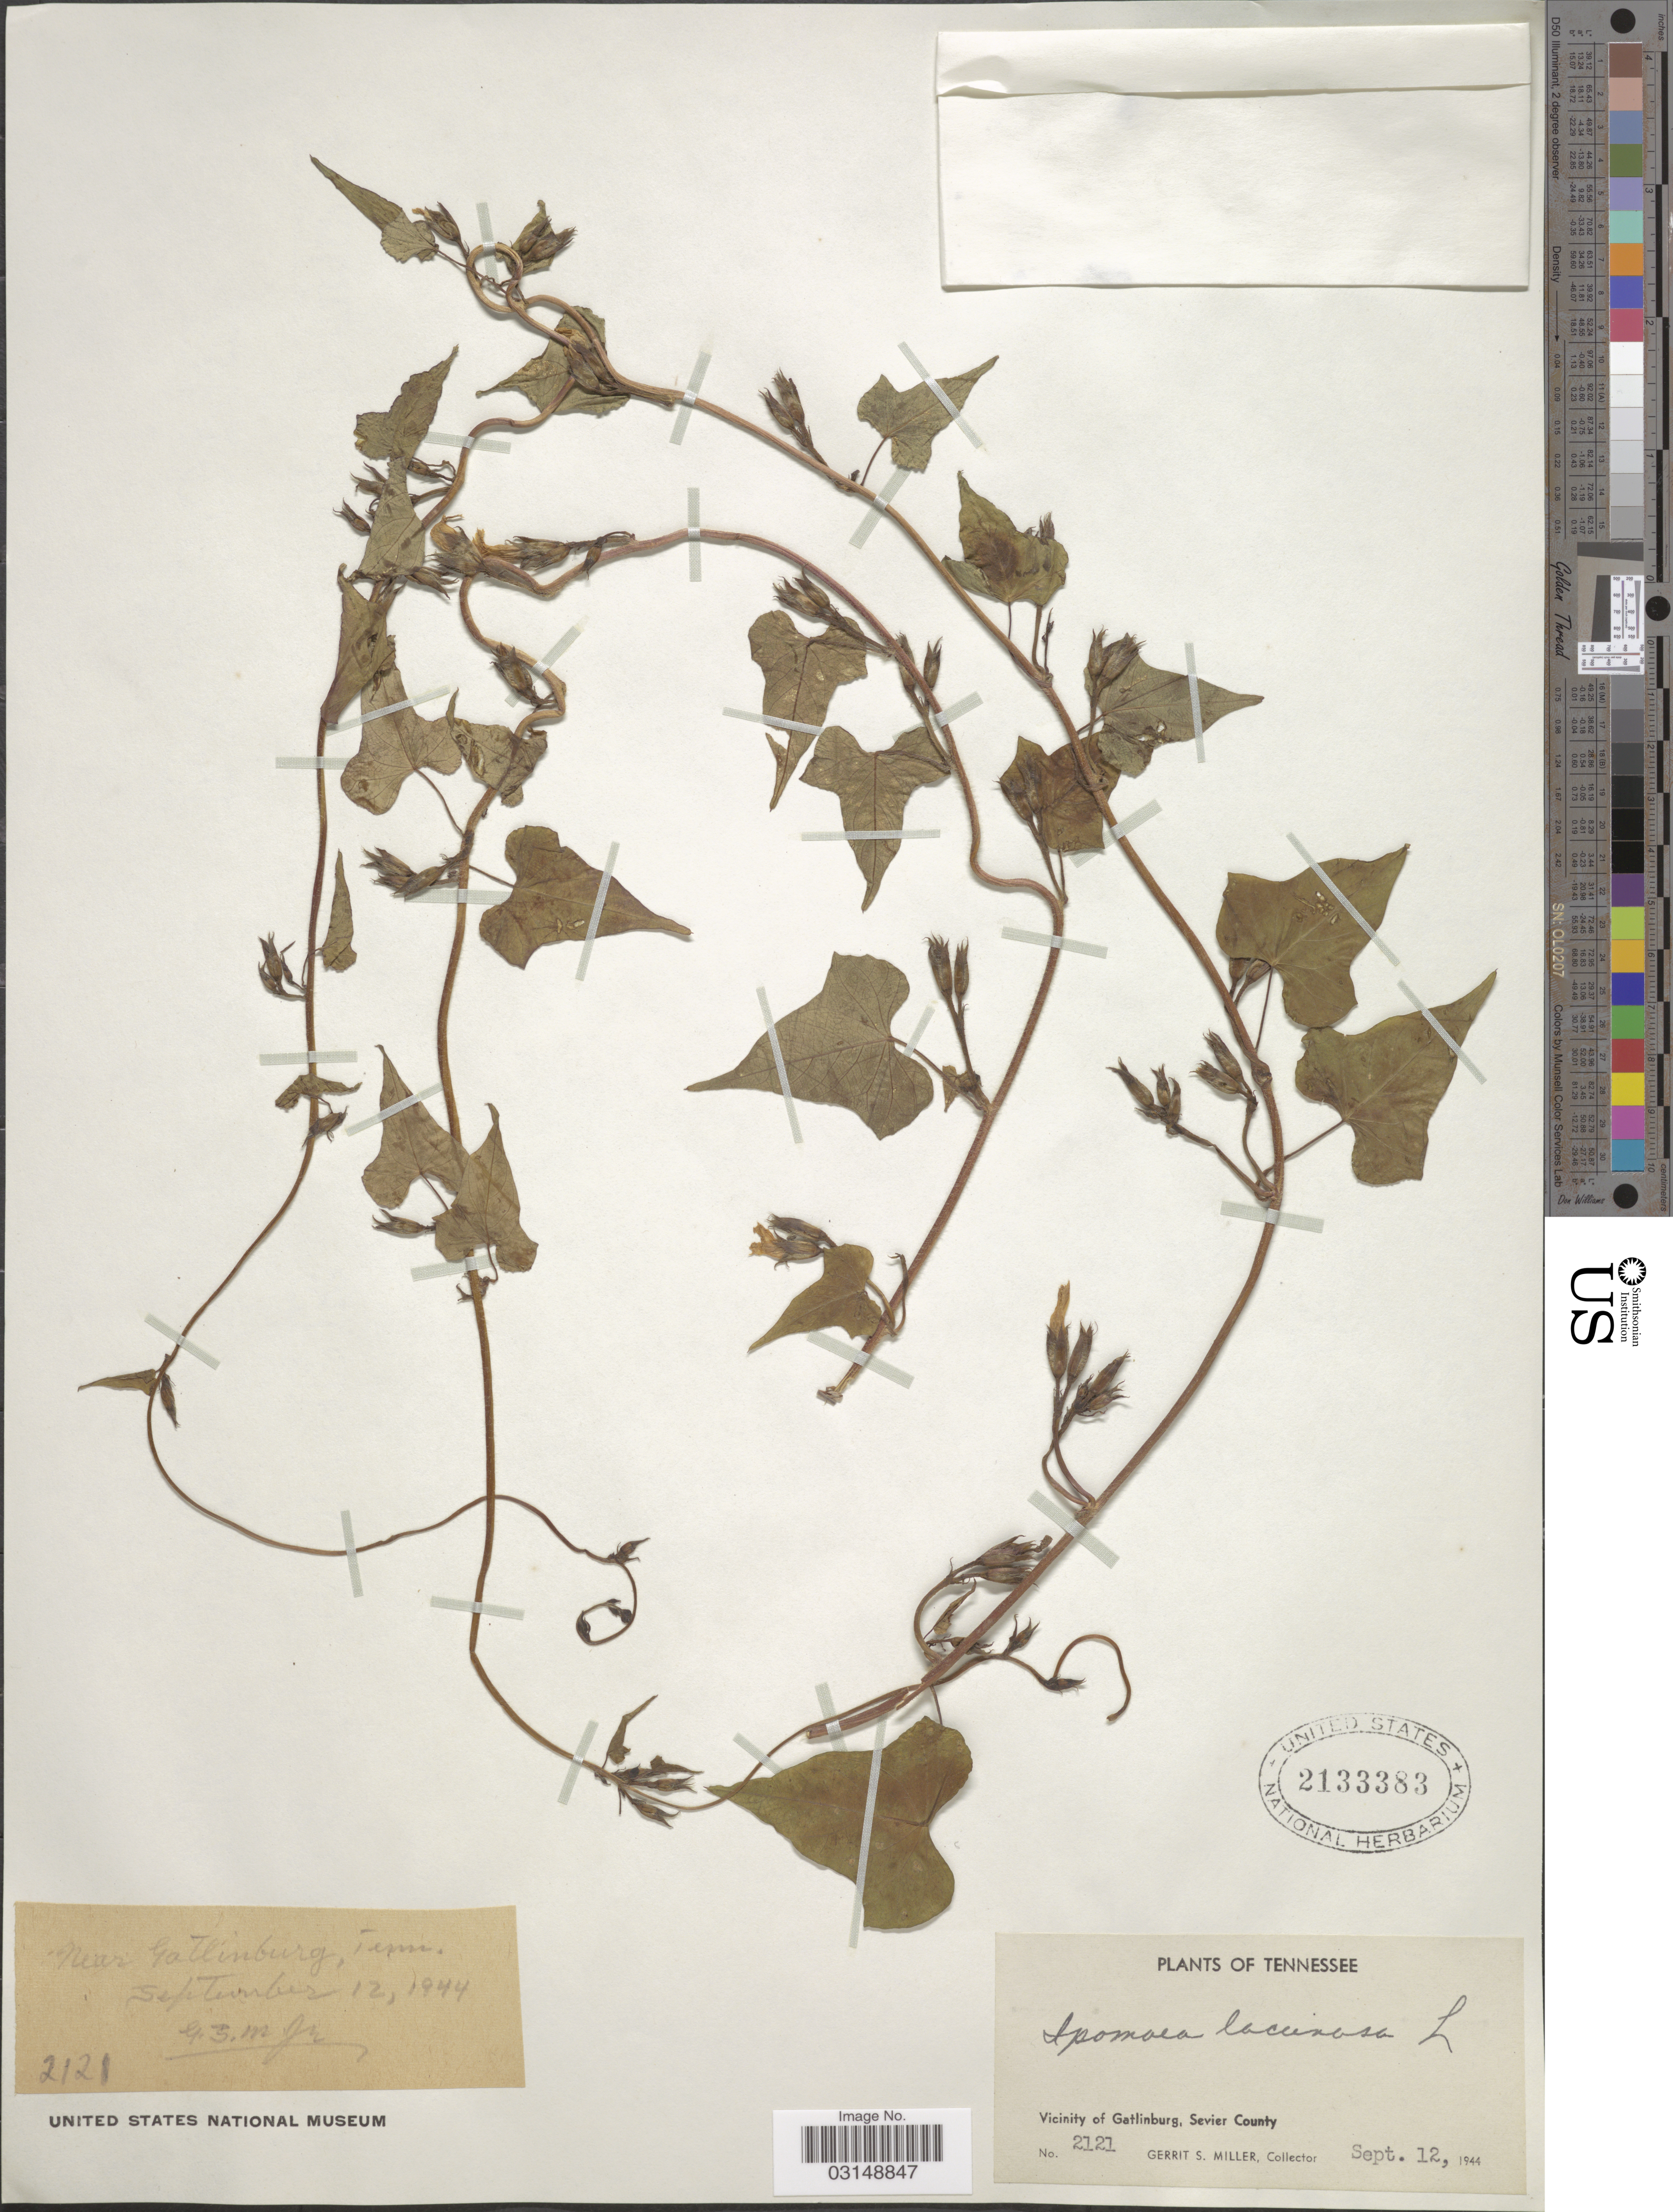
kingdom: Plantae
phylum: Tracheophyta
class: Magnoliopsida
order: Solanales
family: Convolvulaceae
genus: Ipomoea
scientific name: Ipomoea lacunosa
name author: L.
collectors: G. S. Miller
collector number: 2121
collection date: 1944-09-12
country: United States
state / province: Tennessee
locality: Vicinity of Gatlinburg, Sevier County. Near Gatlinburg.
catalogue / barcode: US 2133383